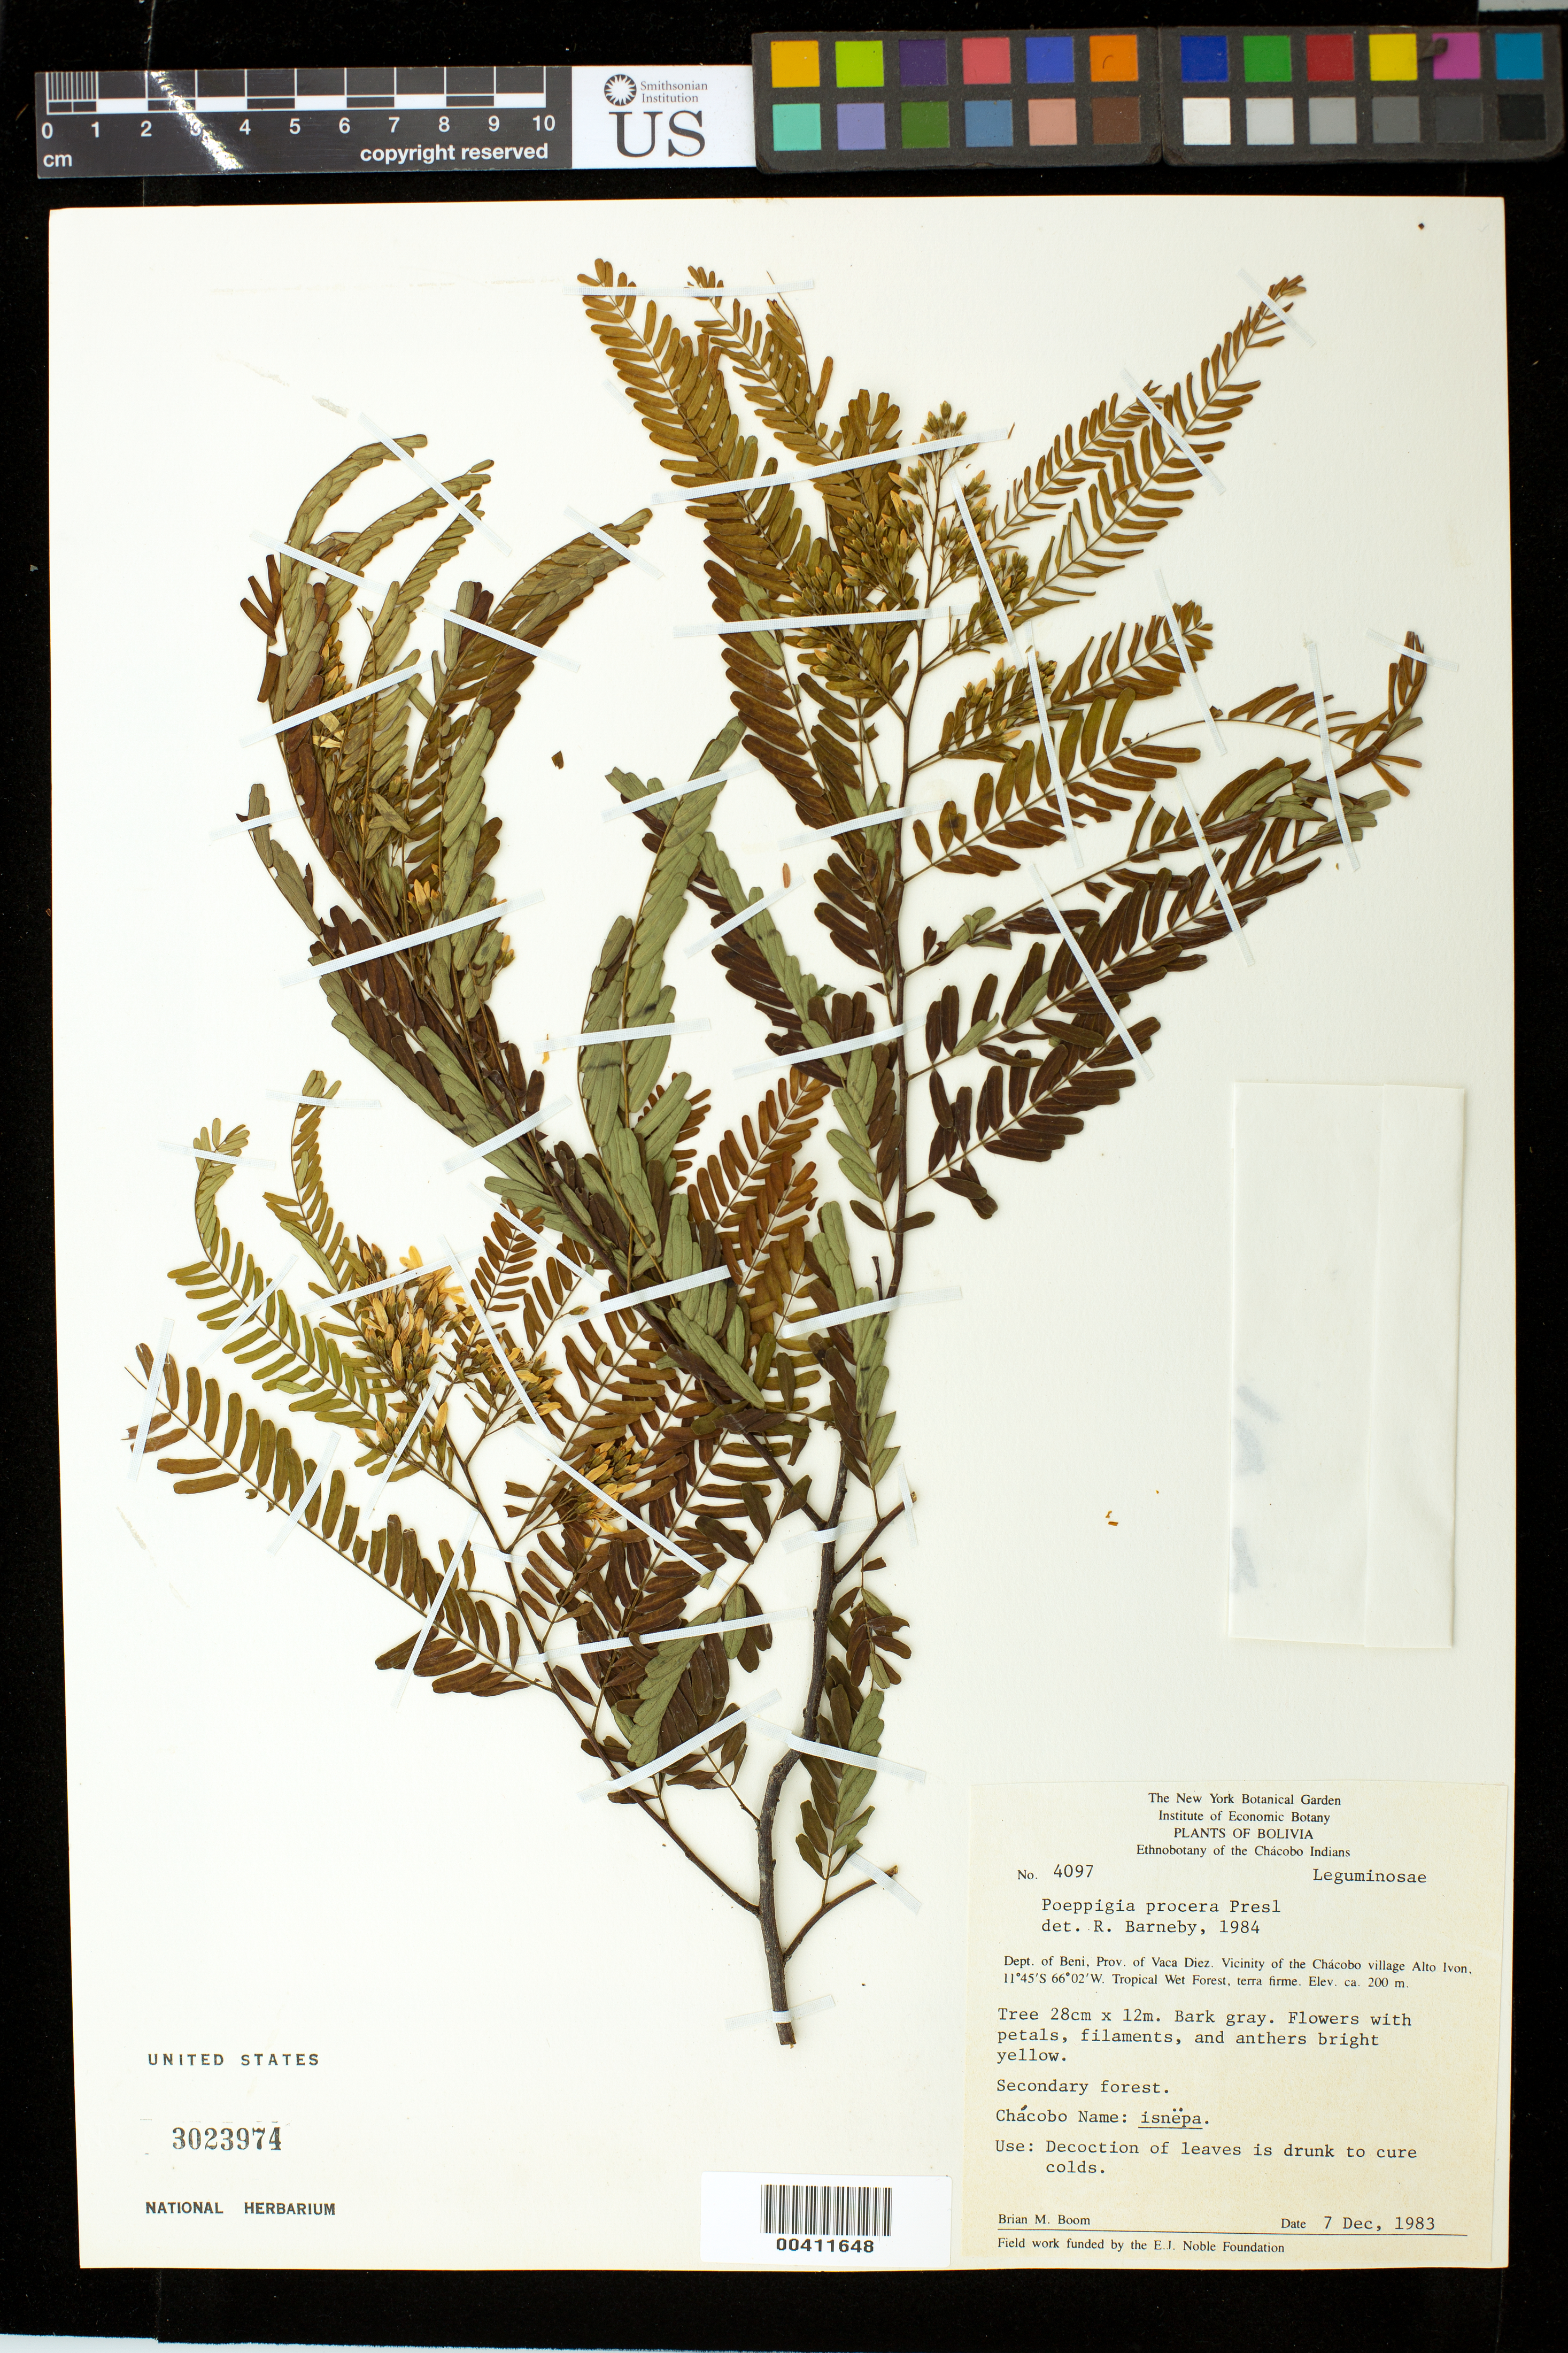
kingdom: Plantae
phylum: Tracheophyta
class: Magnoliopsida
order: Fabales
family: Fabaceae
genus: Poeppigia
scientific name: Poeppigia procera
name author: C. Presl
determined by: Barneby, Rupert C., (NY)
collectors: B. M. Boom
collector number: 4097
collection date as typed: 07 Dec 1983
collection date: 1983-12-07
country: Bolivia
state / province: Beni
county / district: Vaca Diez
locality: Vicinity of the Chacobo Village, Alto Ivon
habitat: Tropical wet forest. secondary forest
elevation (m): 200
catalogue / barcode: US 3023974